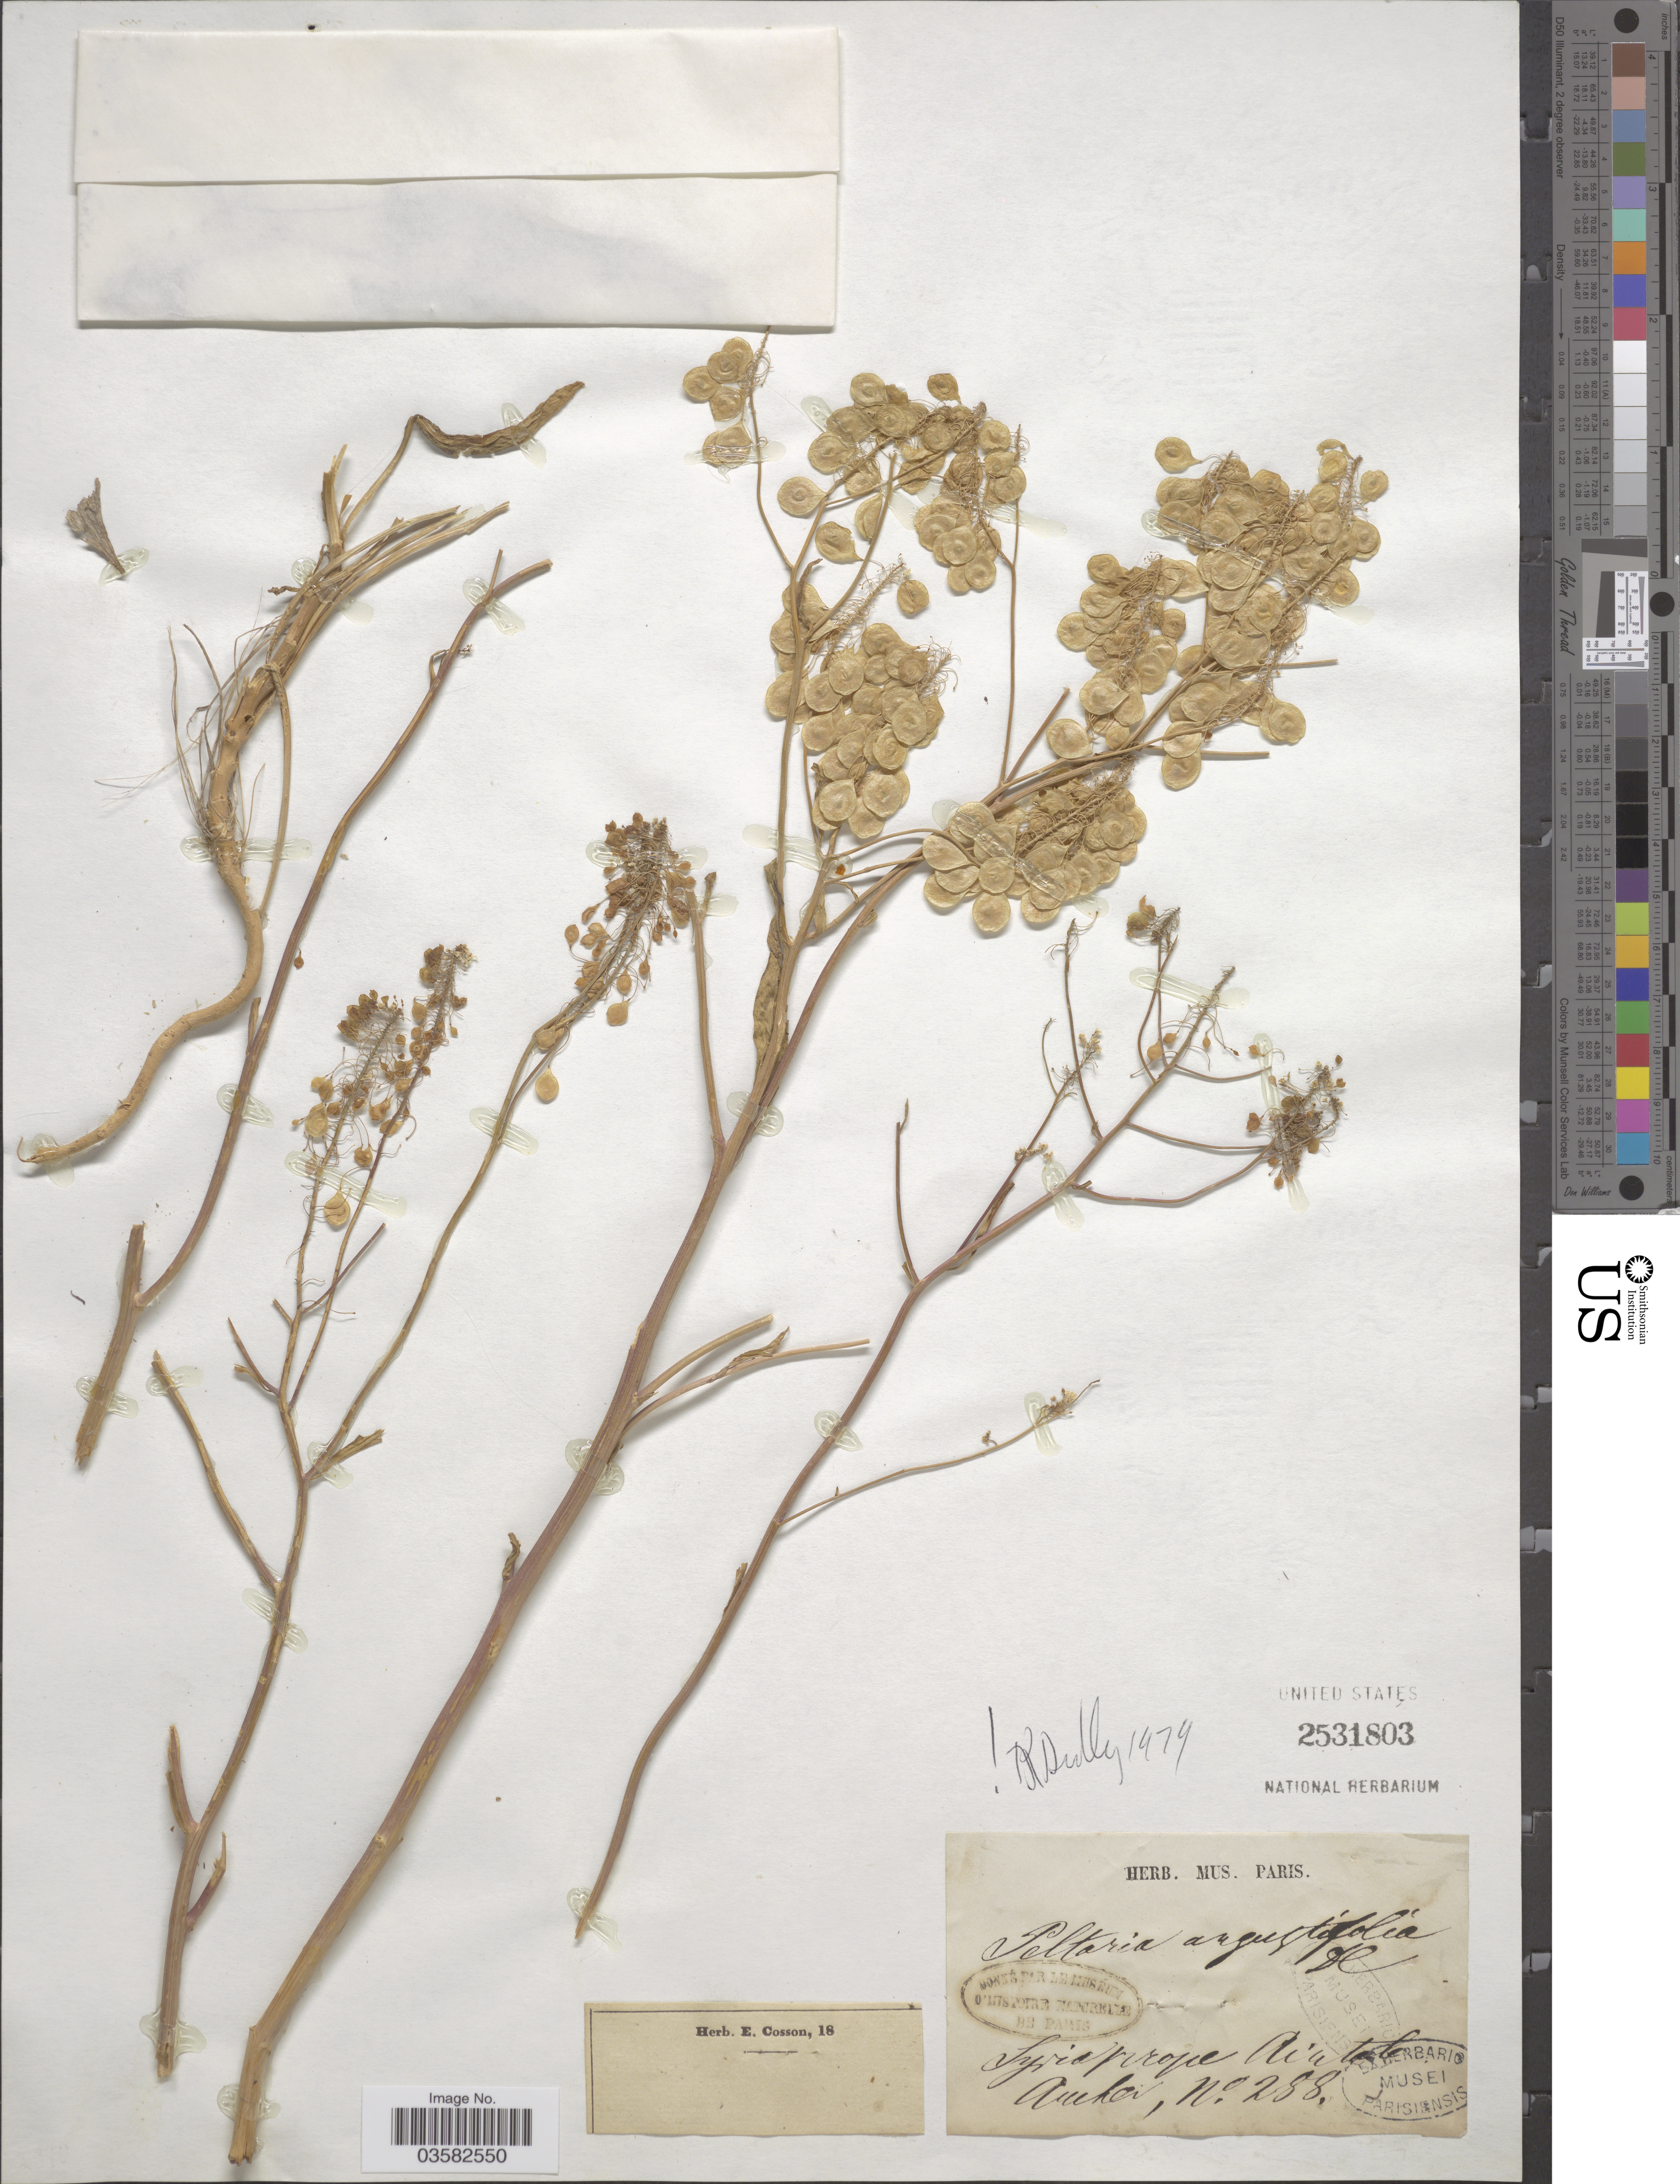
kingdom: Plantae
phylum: Tracheophyta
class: Magnoliopsida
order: Brassicales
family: Brassicaceae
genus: Peltaria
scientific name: Peltaria angustifolia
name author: DC.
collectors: Aucher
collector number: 288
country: Syria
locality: Syria prope Aintab.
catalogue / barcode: US 2531803